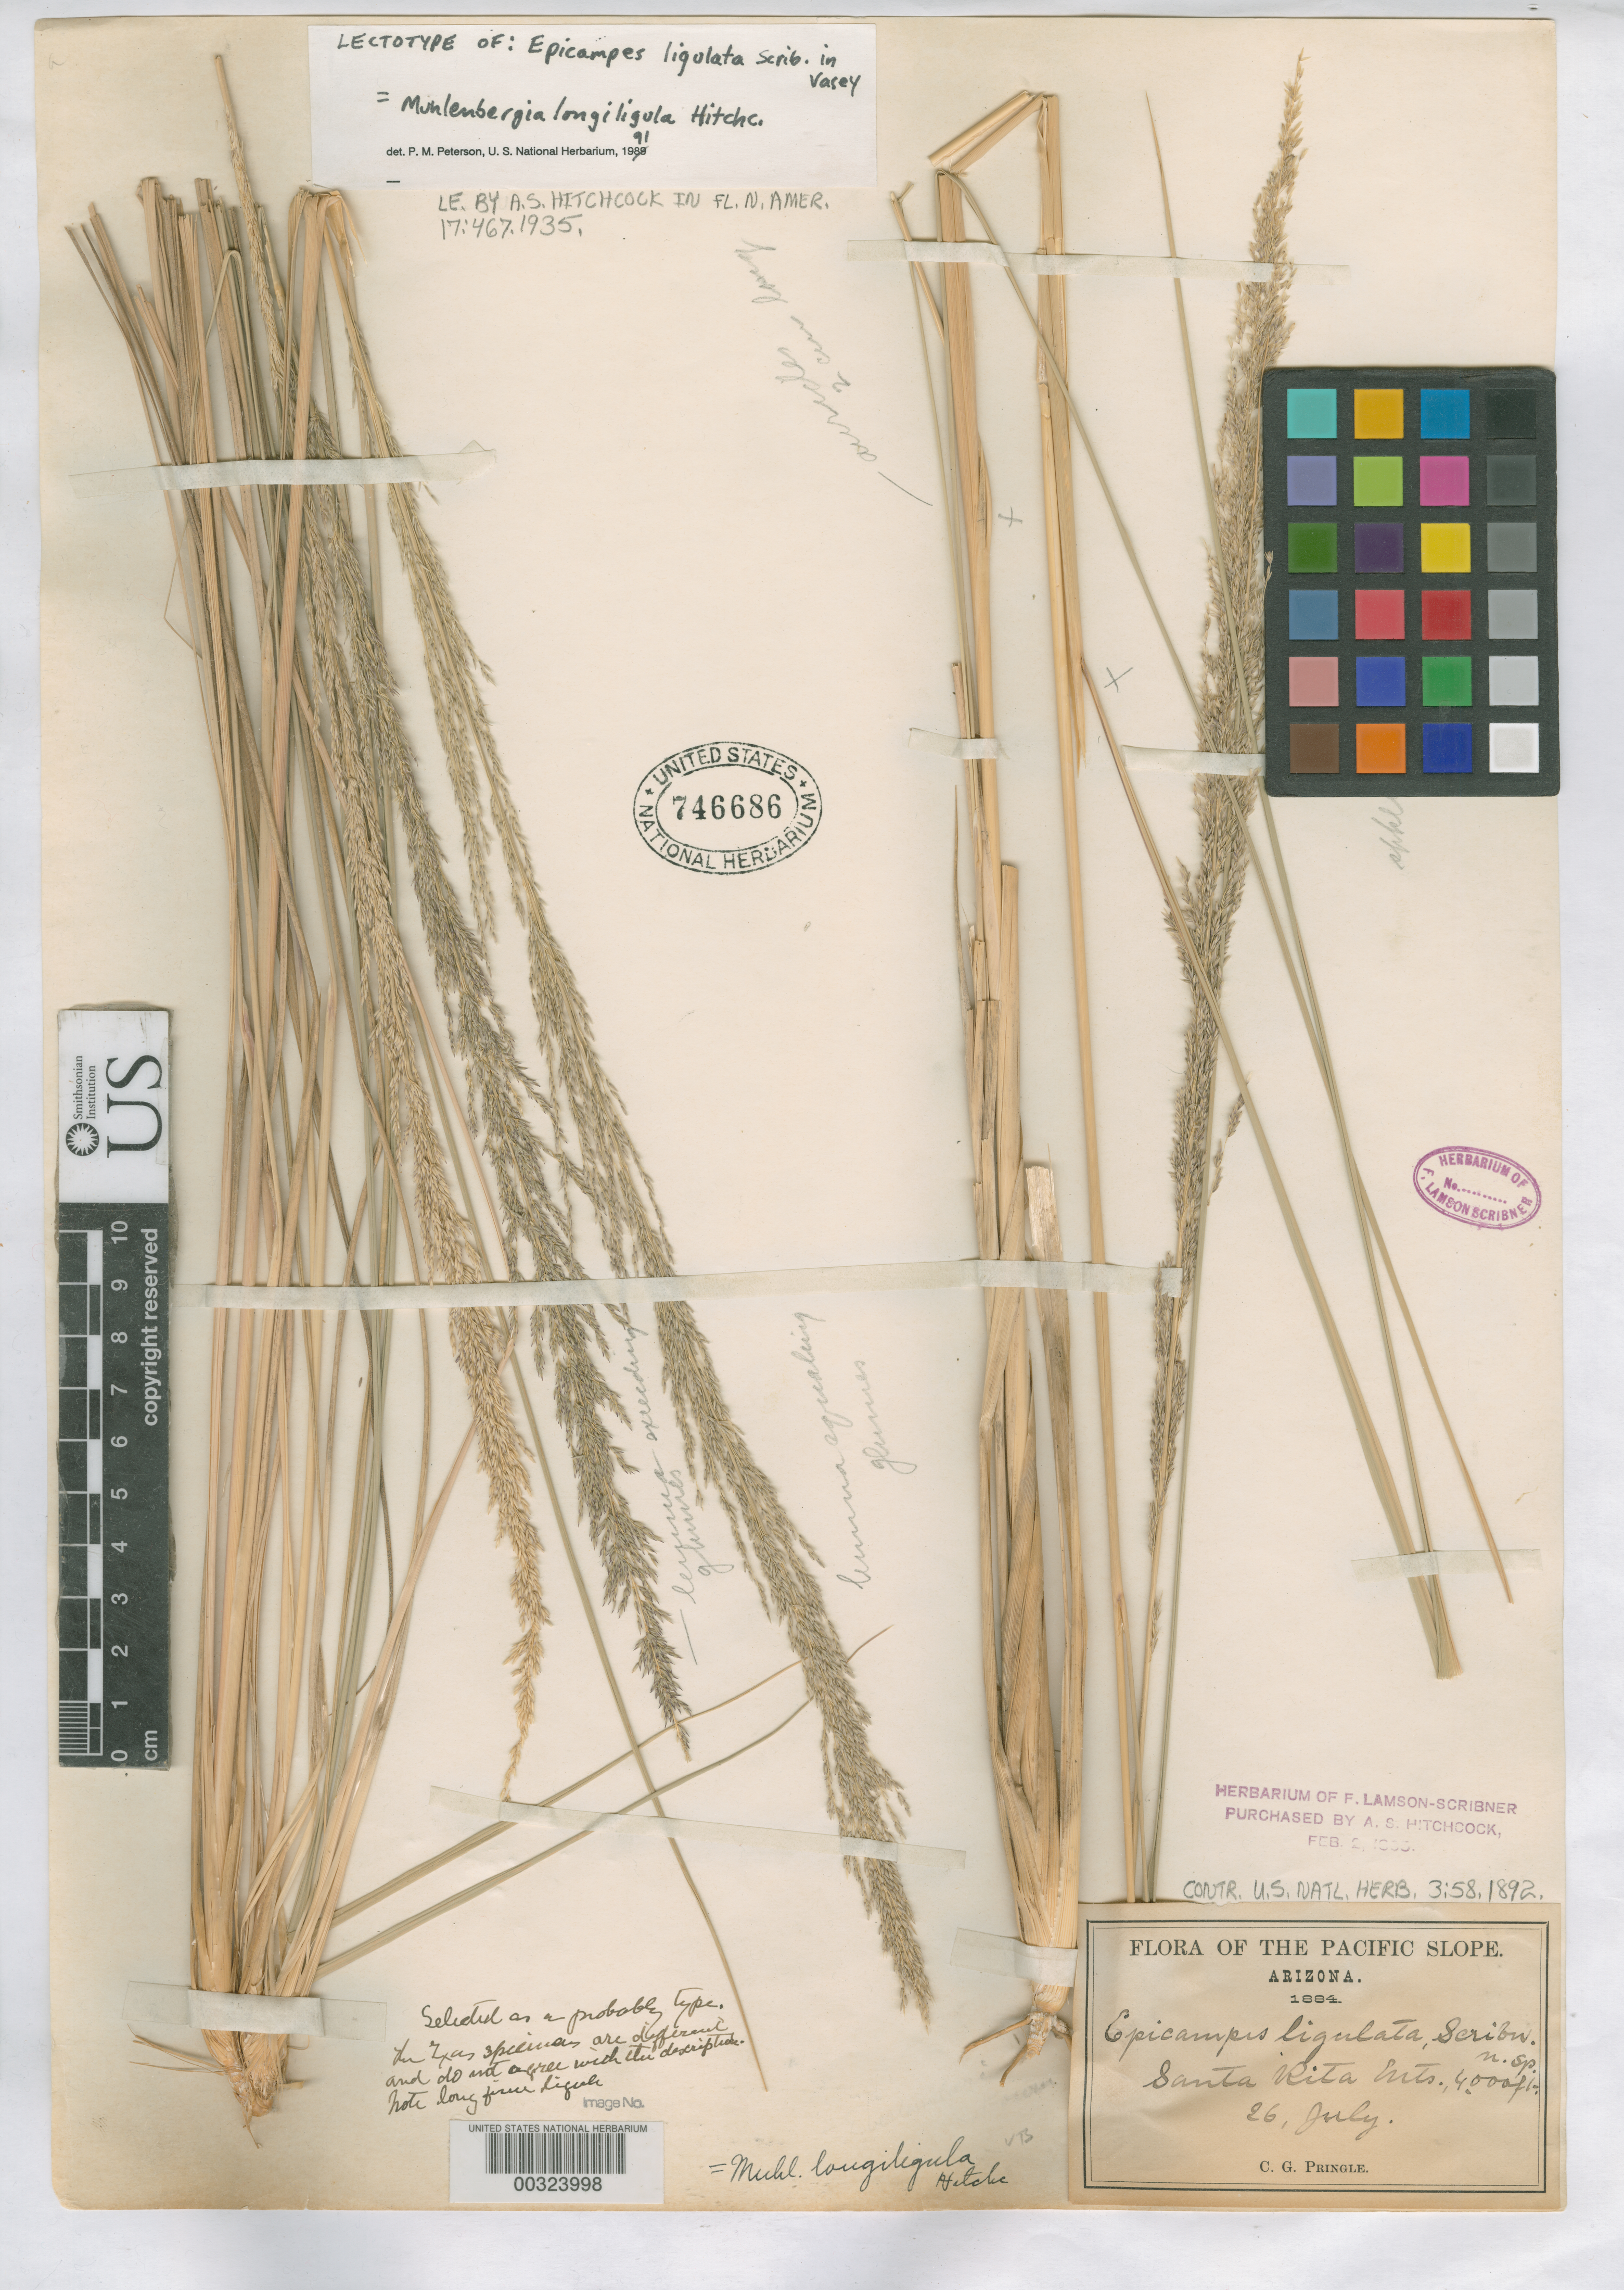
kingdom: Plantae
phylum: Tracheophyta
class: Liliopsida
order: Poales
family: Poaceae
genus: Epicampes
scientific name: Epicampes ligulata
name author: Scribn. ex Vasey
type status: Lectotype; Type Collection; Syntype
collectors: C. G. Pringle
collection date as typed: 26 Jul 1884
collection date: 1884-07-26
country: United States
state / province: Arizona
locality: Santa Rita Mountains.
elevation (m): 1219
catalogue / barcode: US 746686